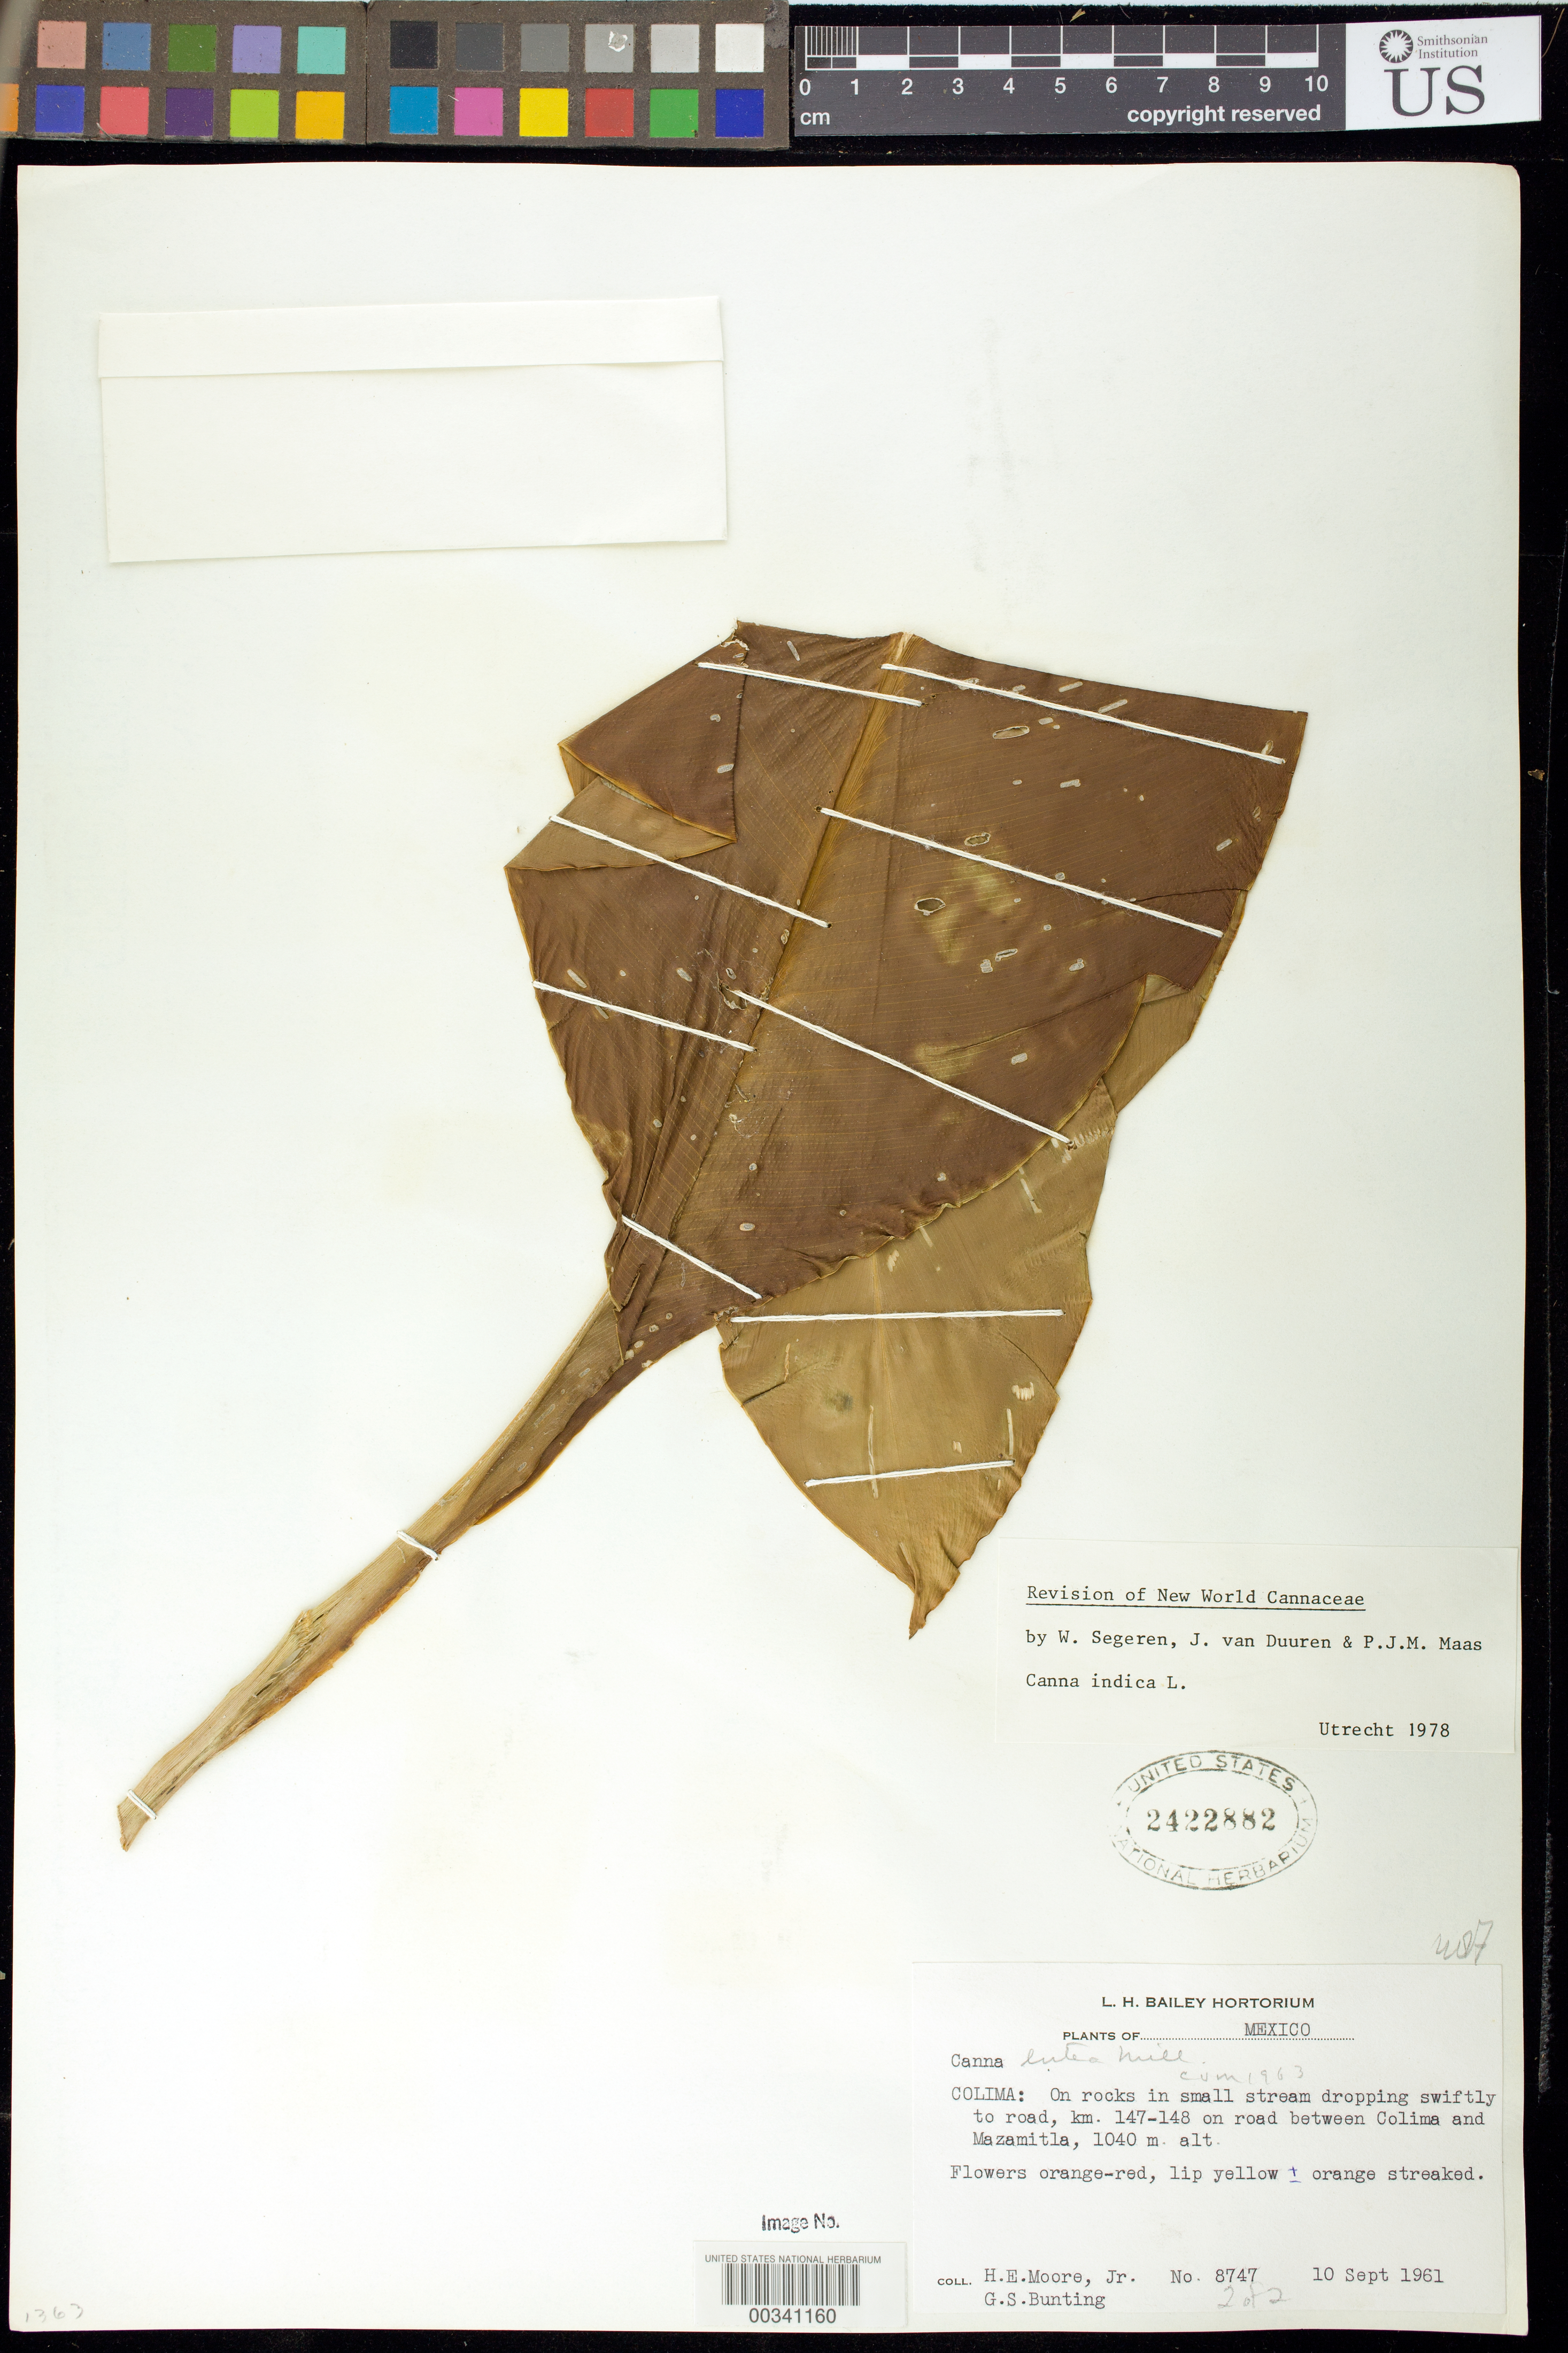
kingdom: Plantae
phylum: Tracheophyta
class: Liliopsida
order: Zingiberales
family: Cannaceae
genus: Canna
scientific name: Canna indica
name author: L.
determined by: Segeren, W.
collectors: H. E. Moore & G. S. Bunting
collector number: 8747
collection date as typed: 10 Sep 1961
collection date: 1961-09-10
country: Mexico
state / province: Colima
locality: On rocks in small stream dropping swiftly to road, km 147-148 on road between Colima and Mazamitla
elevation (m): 1040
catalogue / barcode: US 2422882